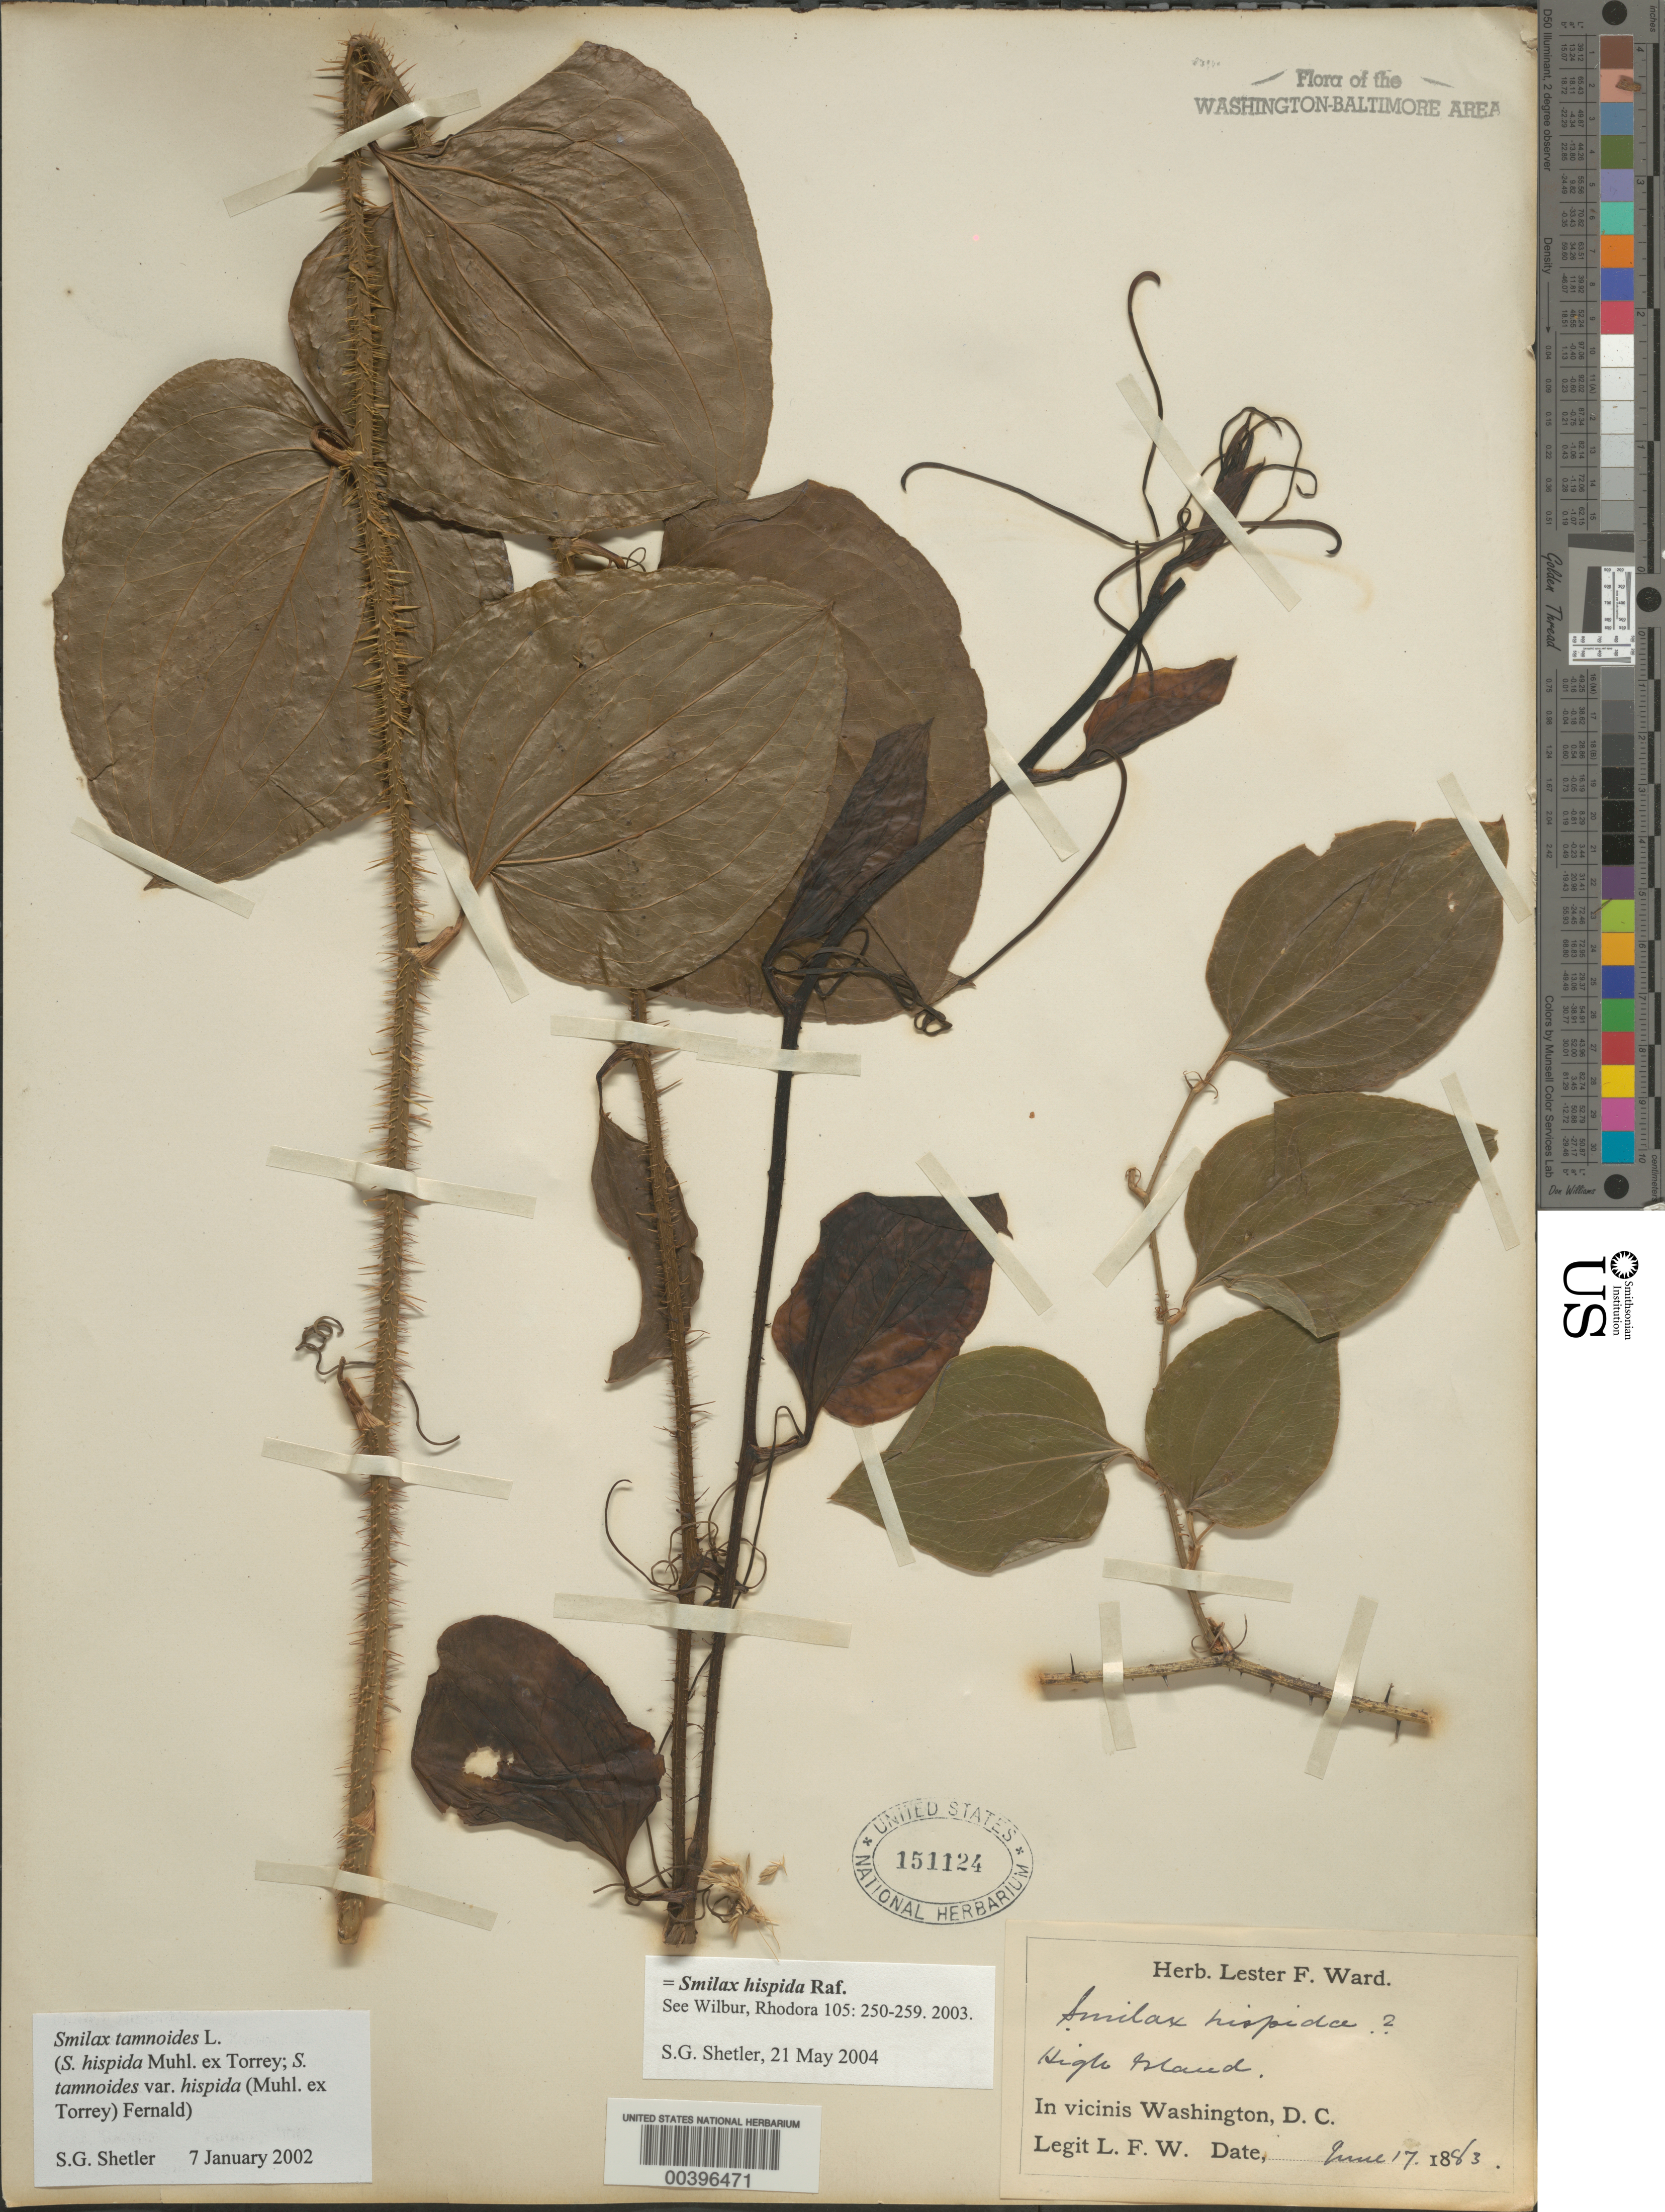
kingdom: Plantae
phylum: Tracheophyta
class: Liliopsida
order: Liliales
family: Smilacaceae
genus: Smilax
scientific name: Smilax hispida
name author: Raf.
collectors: L. F. Ward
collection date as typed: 17 Jun 1883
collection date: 1883-06-17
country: United States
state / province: Maryland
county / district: Montgomery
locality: High Island C. & O. Canal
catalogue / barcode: US 151124